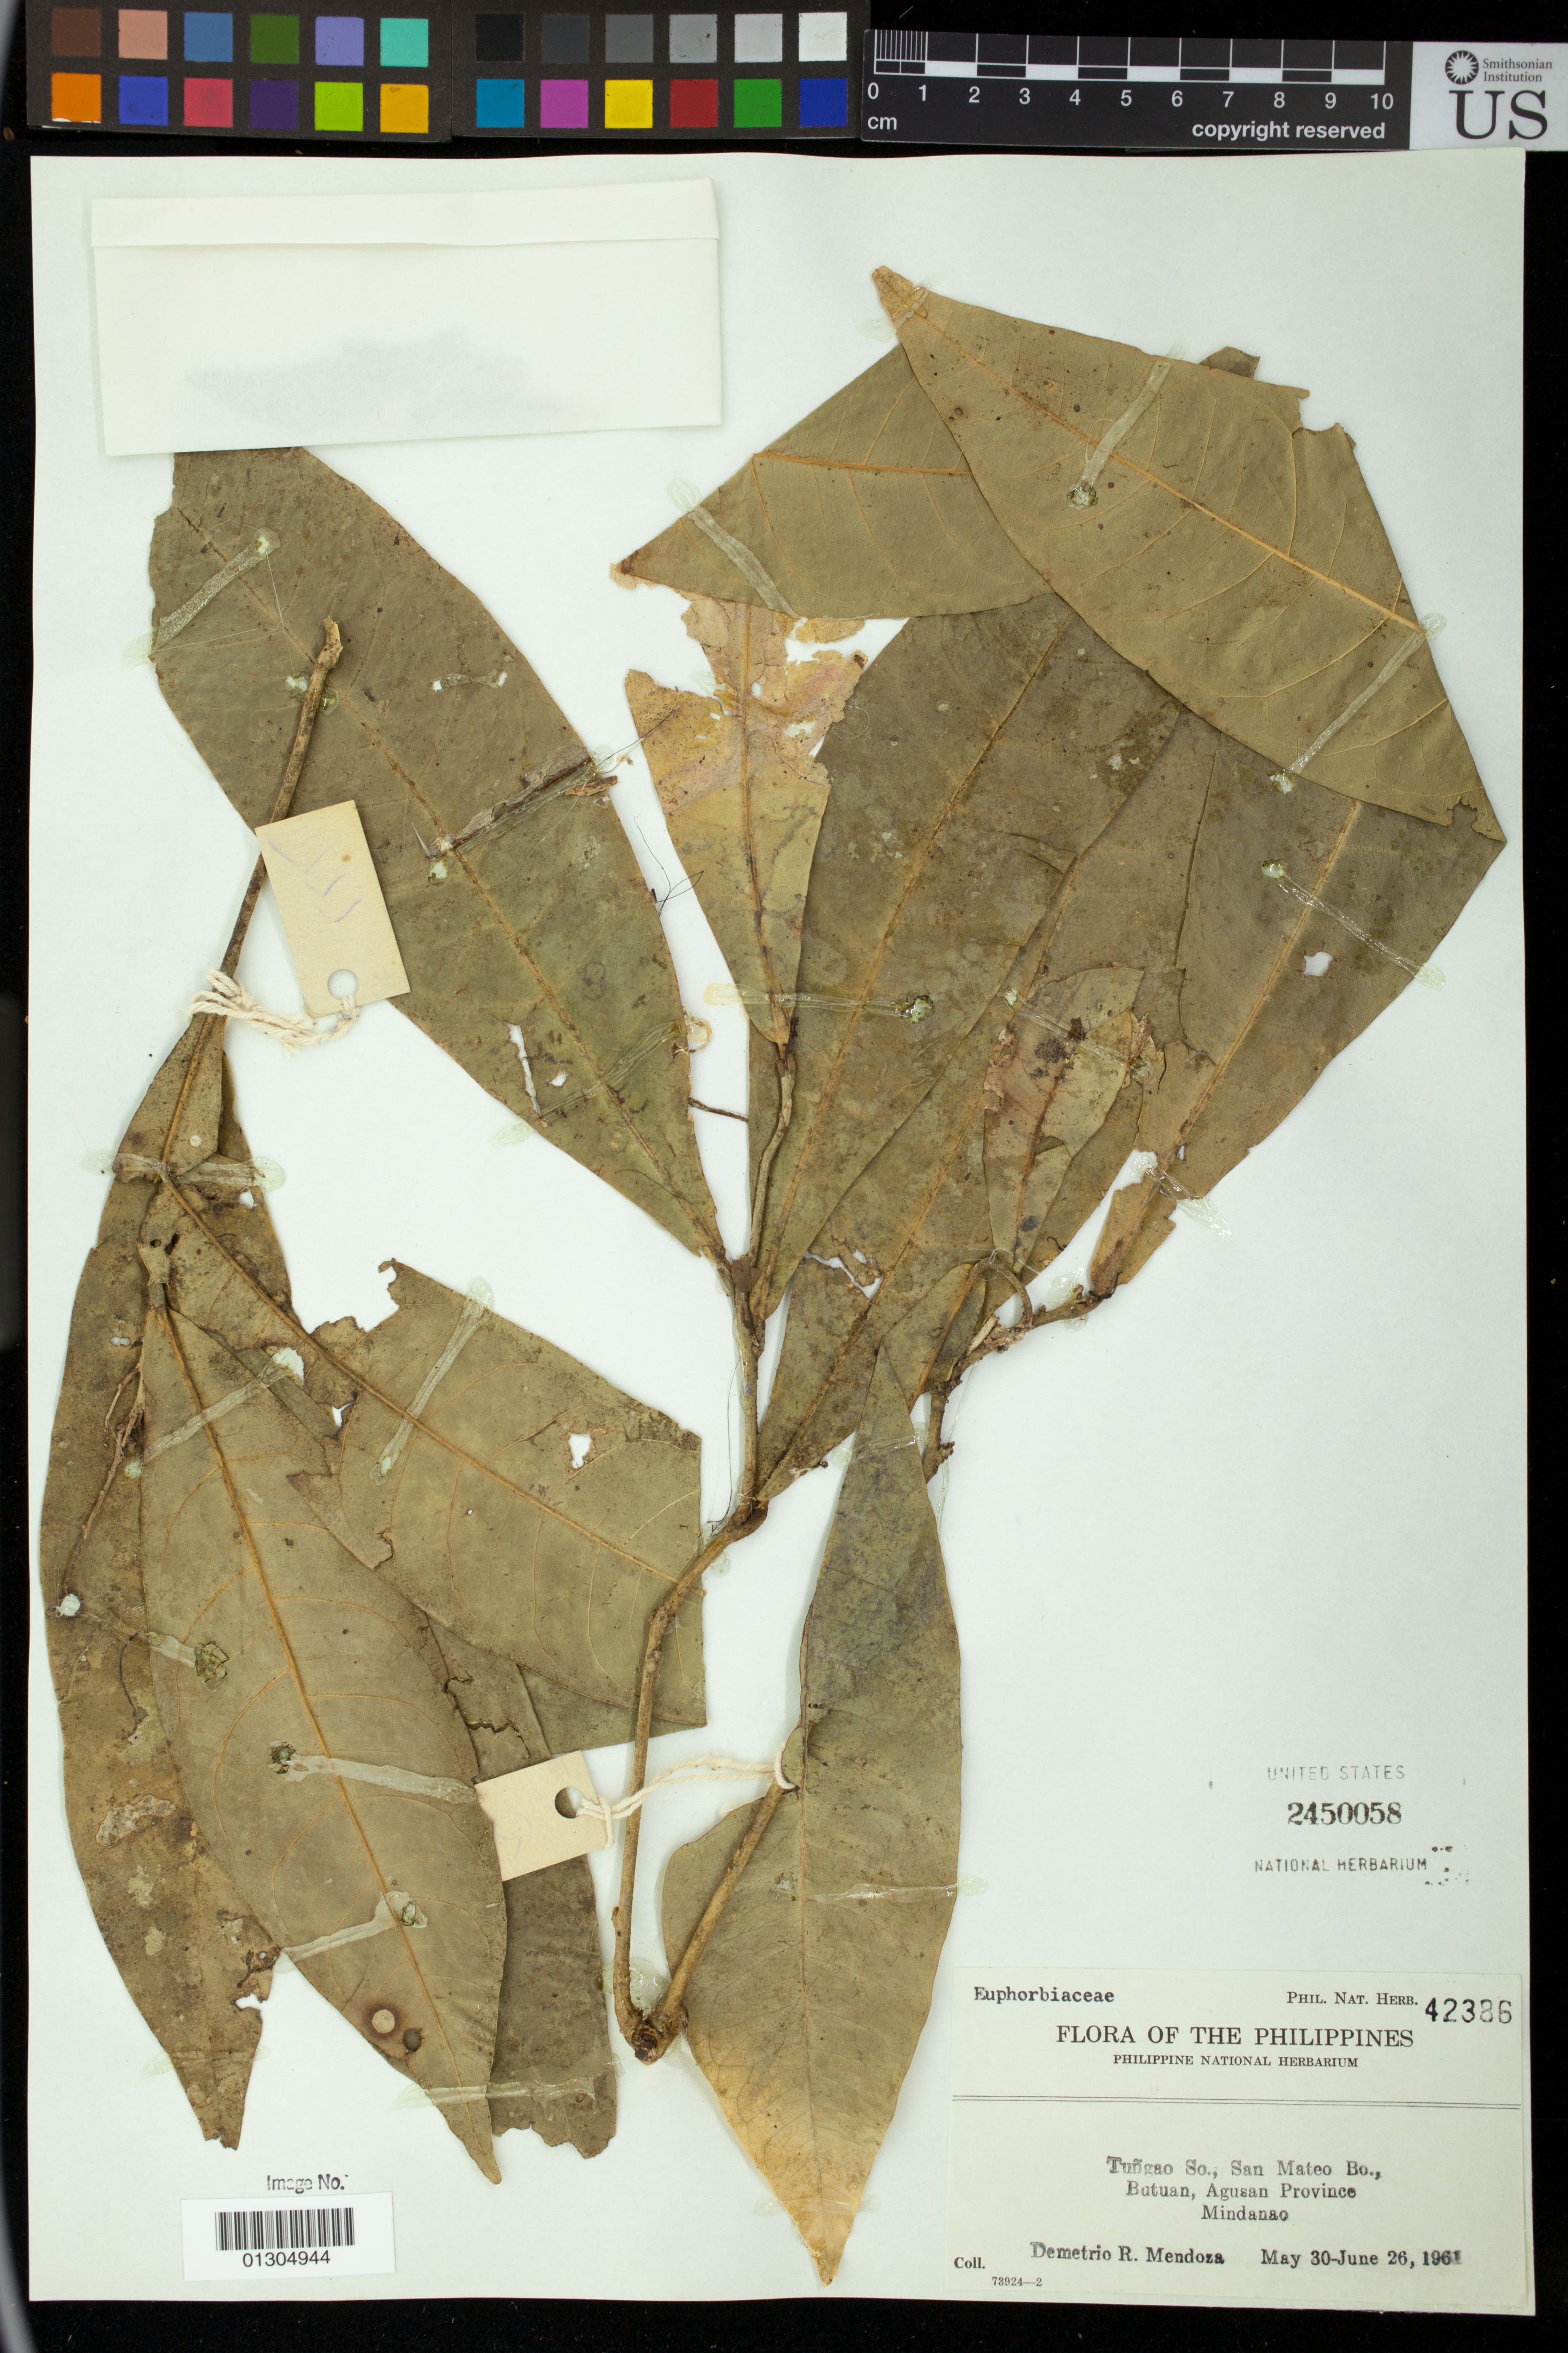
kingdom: Plantae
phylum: Tracheophyta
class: Magnoliopsida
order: Malpighiales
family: Euphorbiaceae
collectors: D. Mendoza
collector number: Phil. Nat. Herb. 42386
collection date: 1961-05-30/1961-06-26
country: Philippines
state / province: Caraga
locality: Tungao So., San Mateo Bo., Batuan, Agusan Province, Mindanao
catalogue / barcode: US 2450058